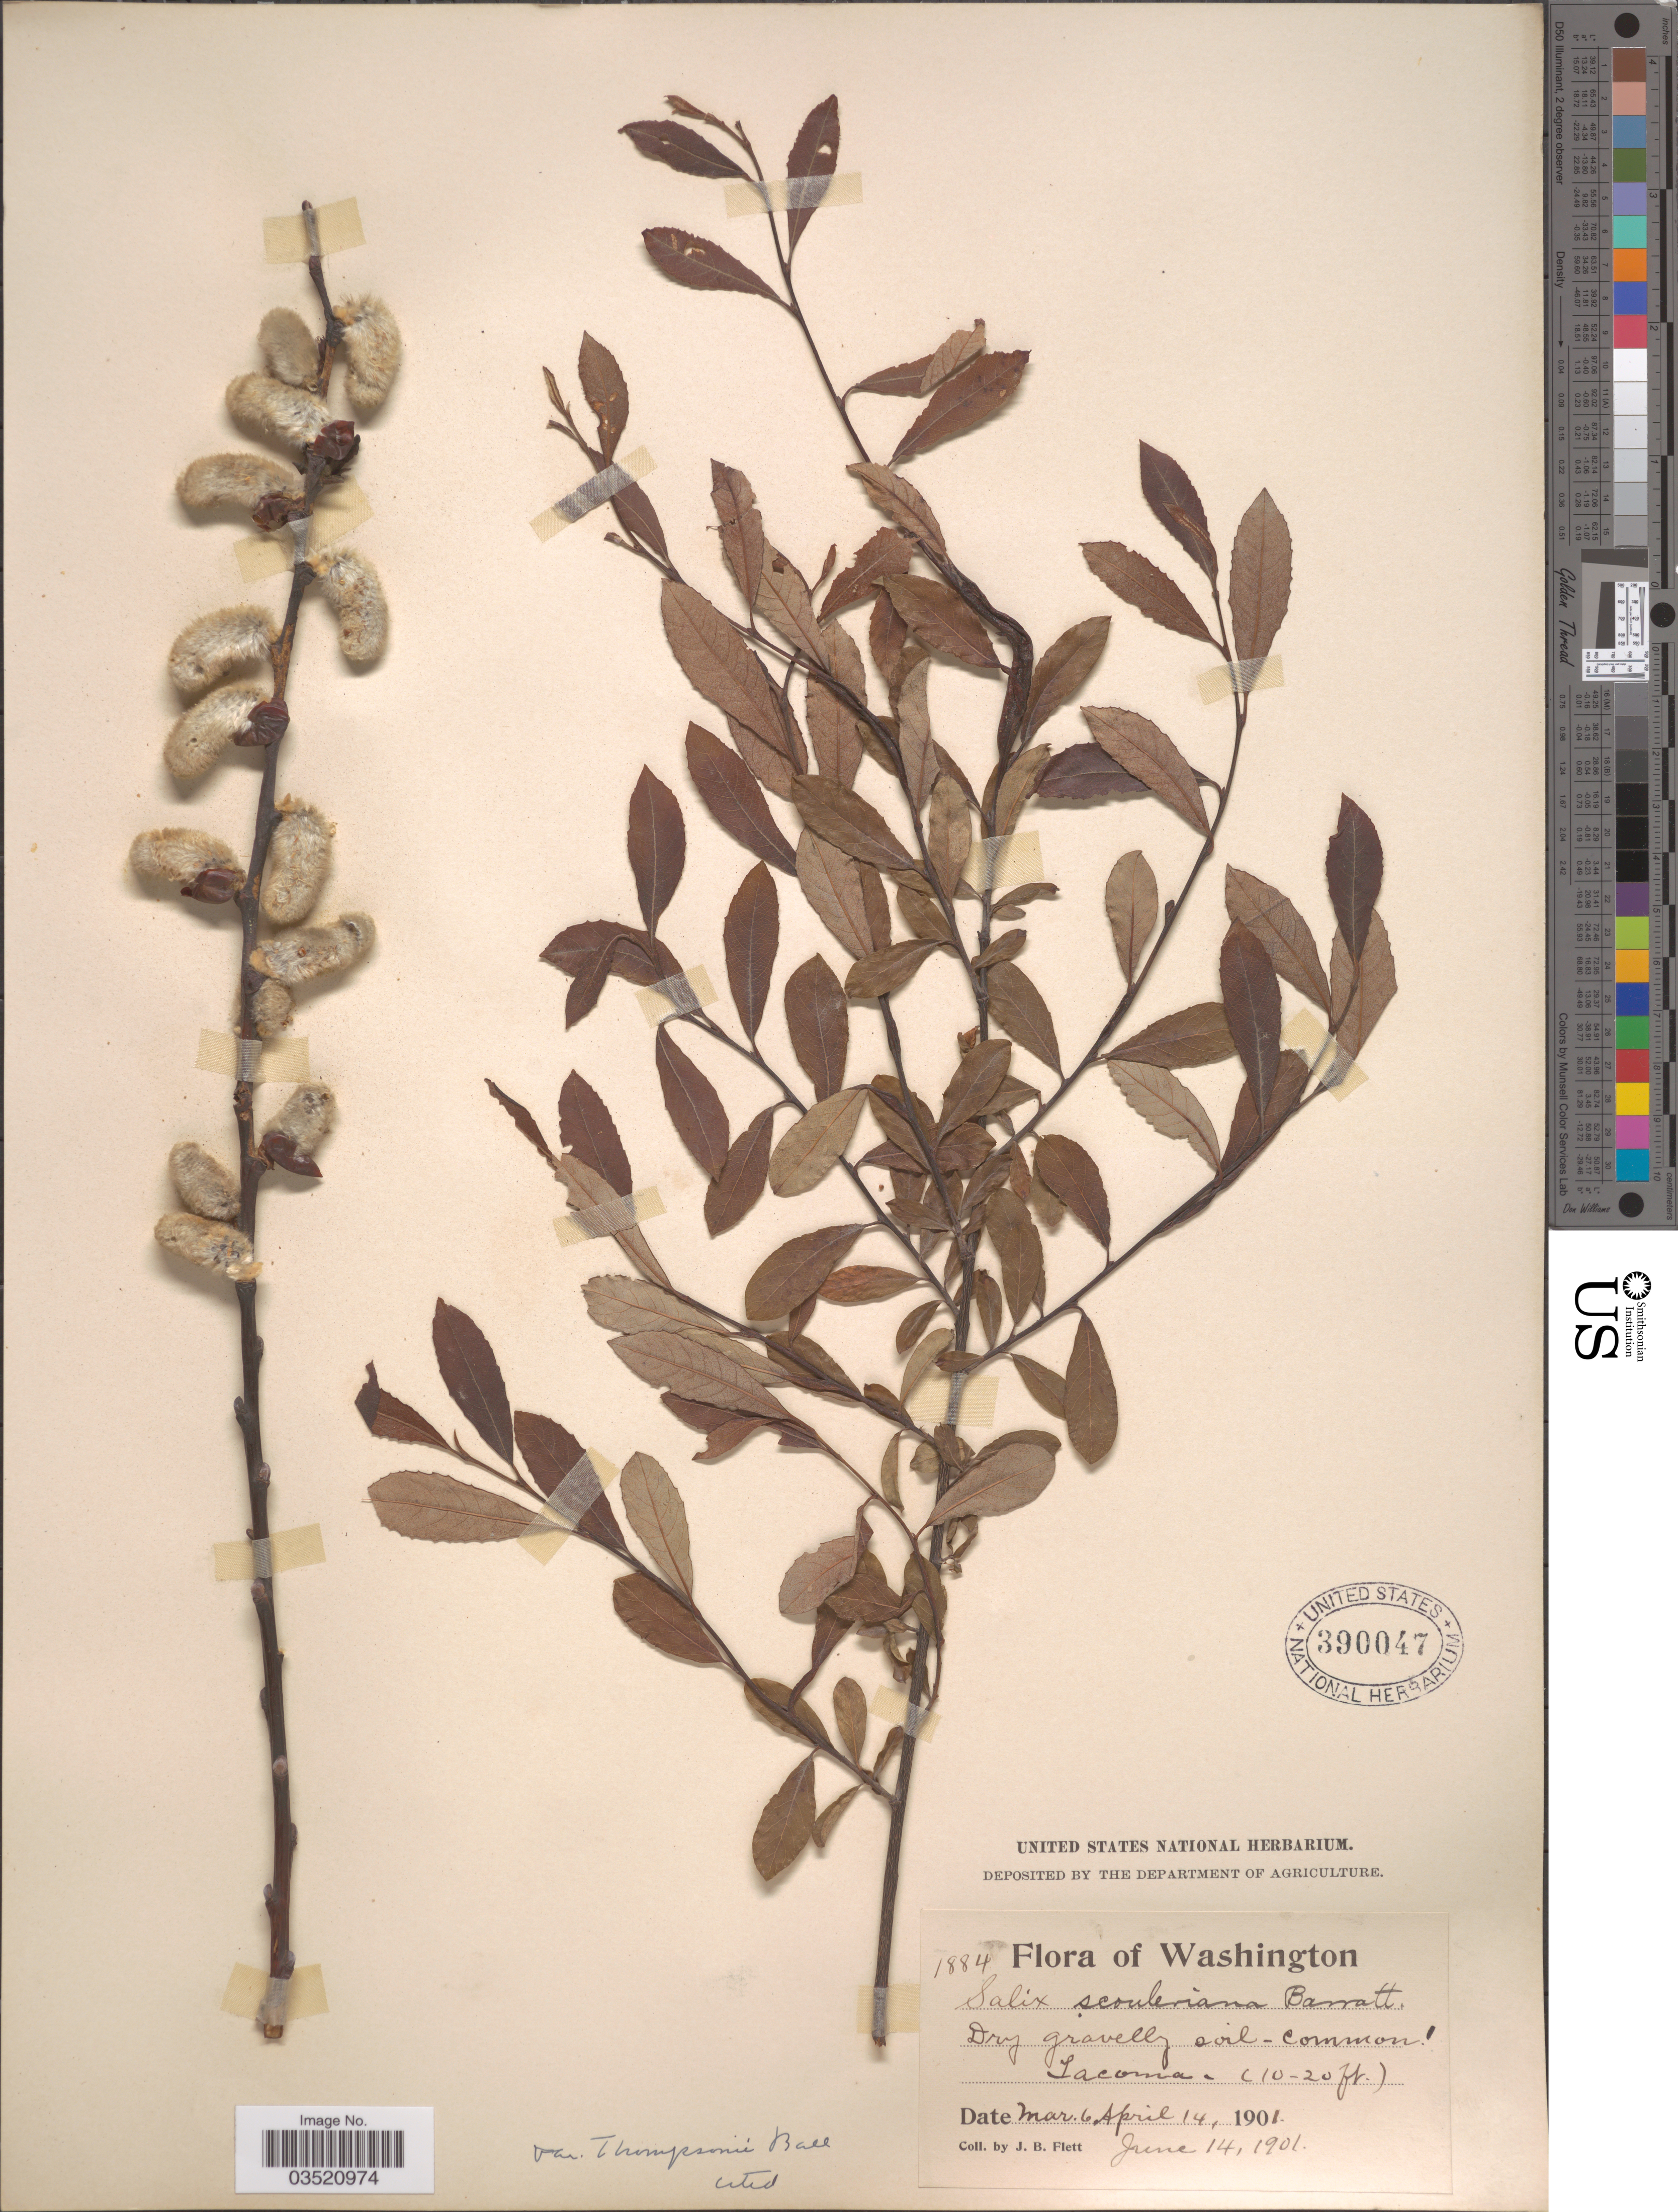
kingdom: Plantae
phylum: Tracheophyta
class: Magnoliopsida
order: Malpighiales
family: Salicaceae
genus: Salix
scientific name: Salix scouleriana var. thompsonii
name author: C.R. Ball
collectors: J. Flett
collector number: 1884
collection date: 1901-03-06/1901-06-14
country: United States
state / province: Washington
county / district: Pierce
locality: Tacoma.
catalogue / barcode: US 390047